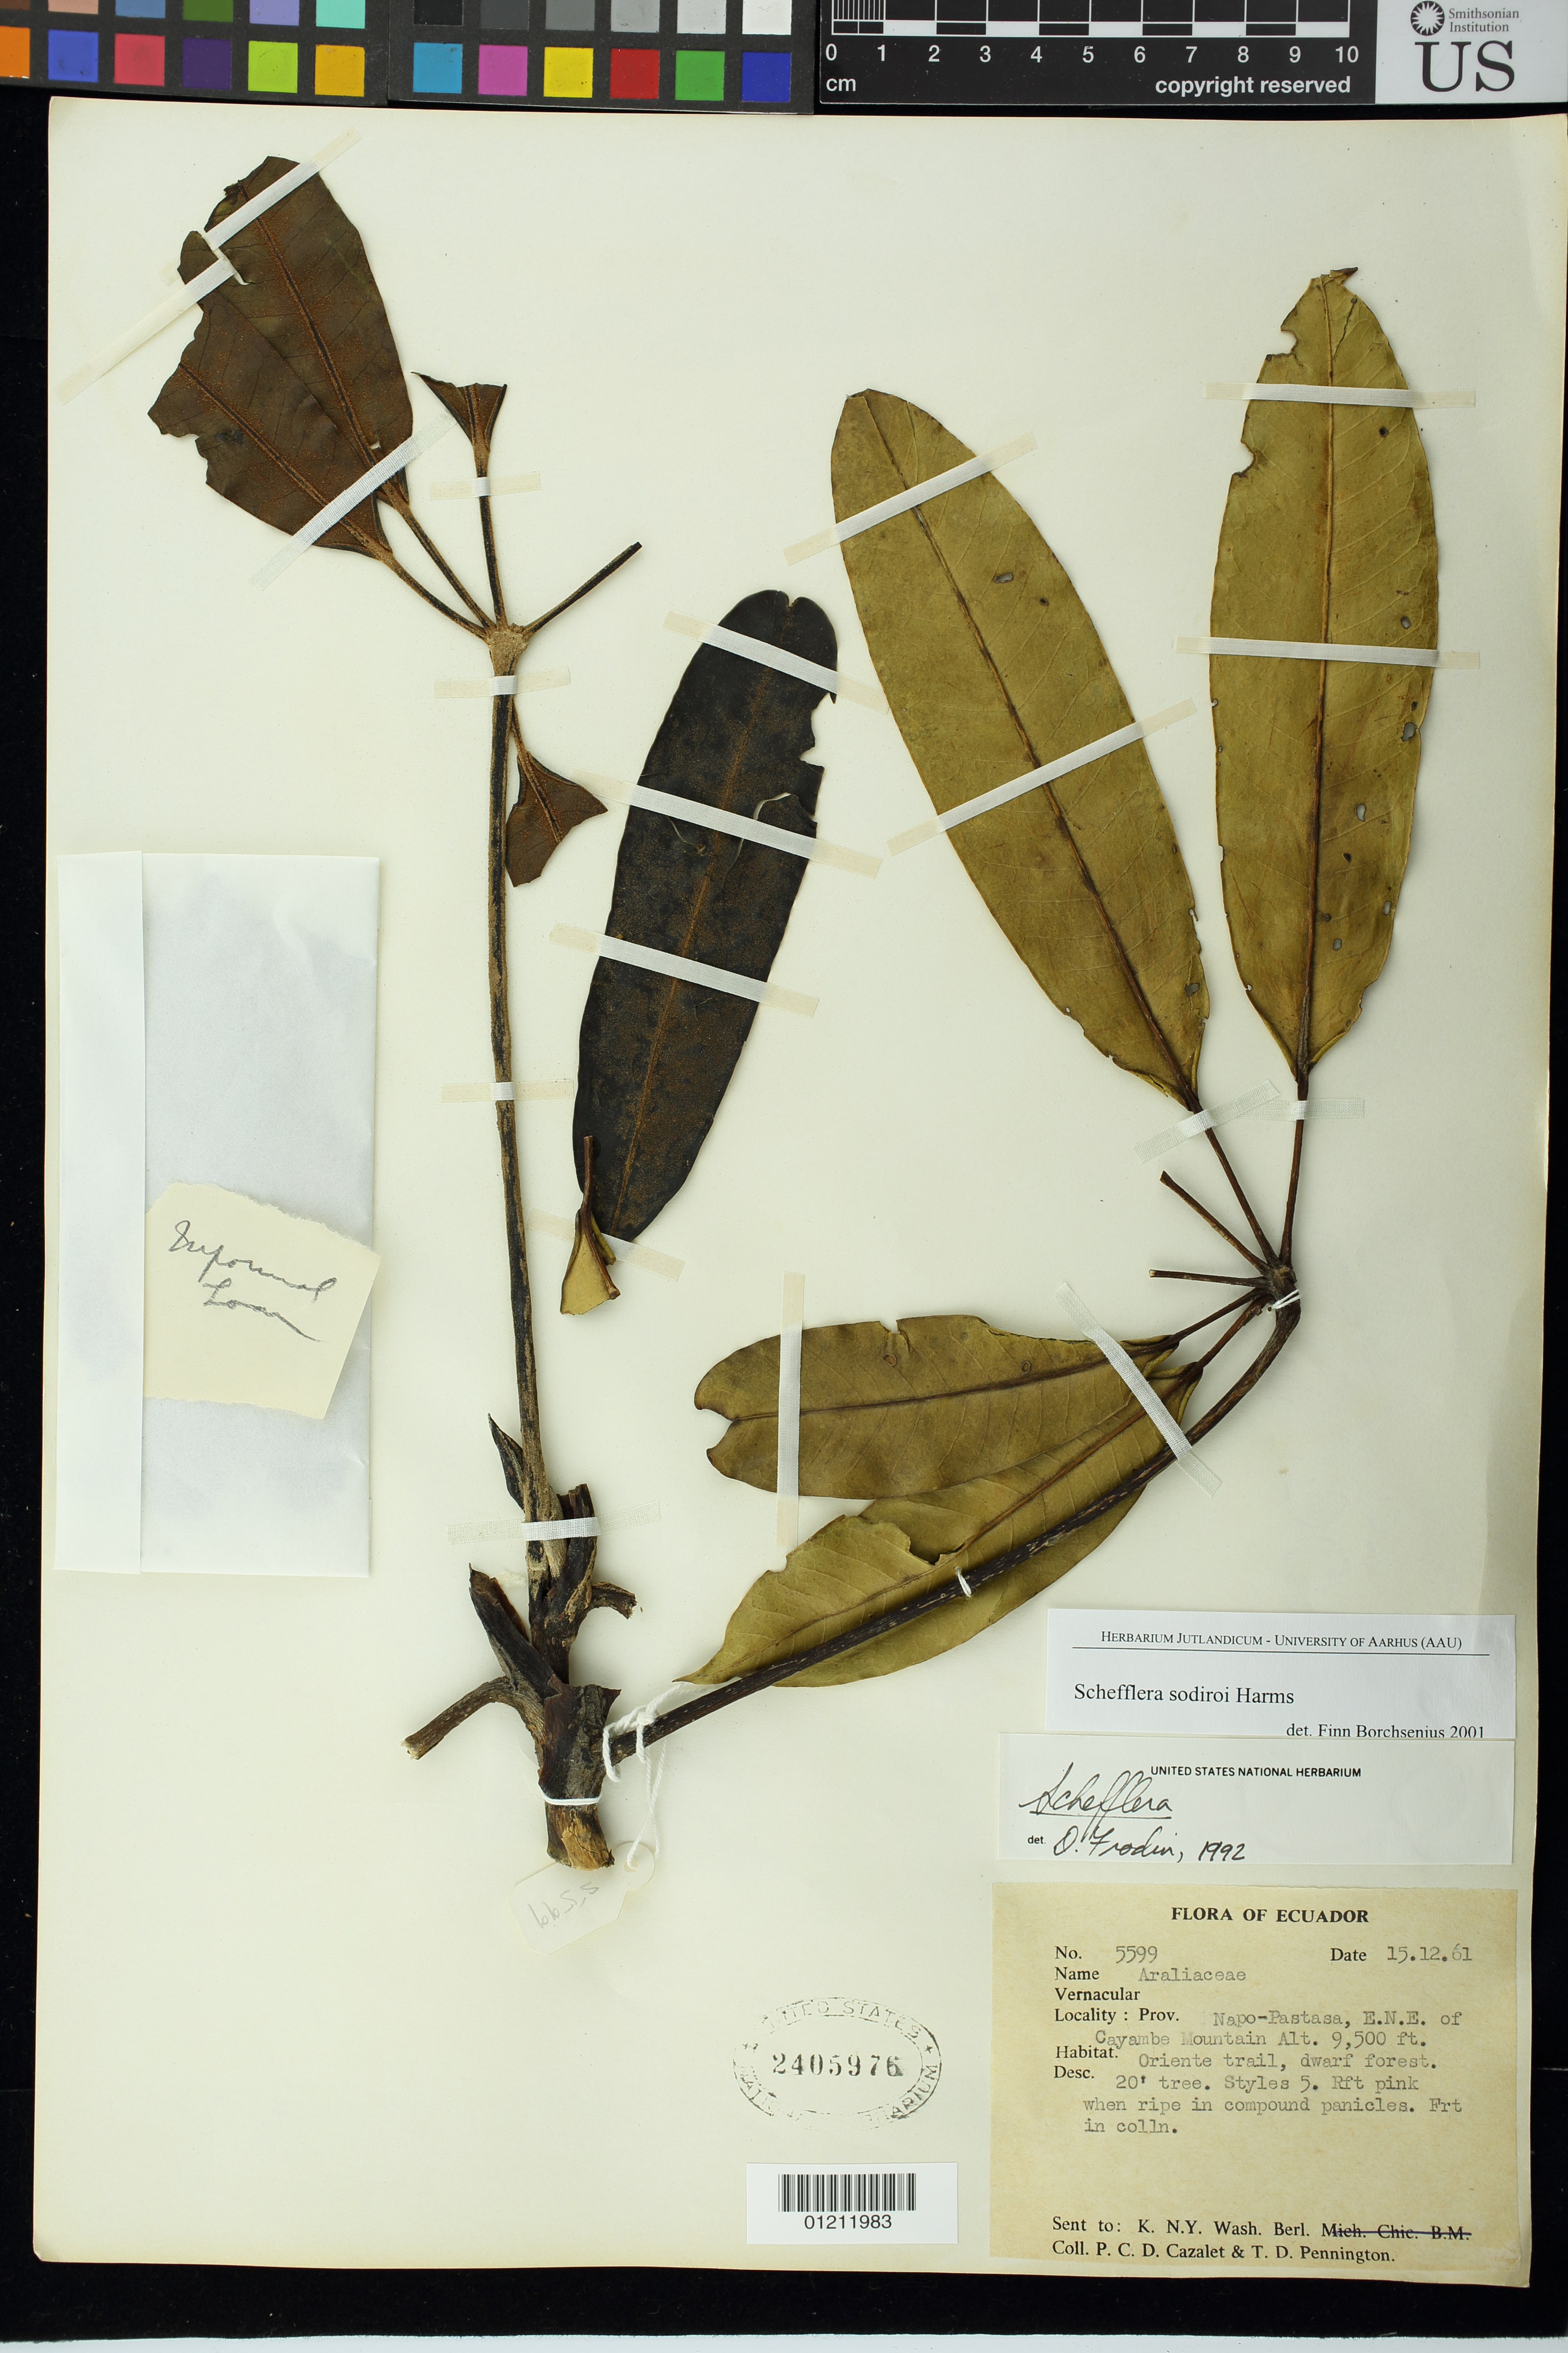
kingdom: Plantae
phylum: Tracheophyta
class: Magnoliopsida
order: Apiales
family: Araliaceae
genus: Schefflera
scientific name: Schefflera sodiroi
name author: Harms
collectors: P. Cazalet & T. D. Pennington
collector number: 5599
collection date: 1961-12-15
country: Ecuador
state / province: Napo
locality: Napo-Pastasa, E.N.E. of Cayambe Mountain. Oriente trail, dwarf forest.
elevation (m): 2896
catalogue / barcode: US 2405976